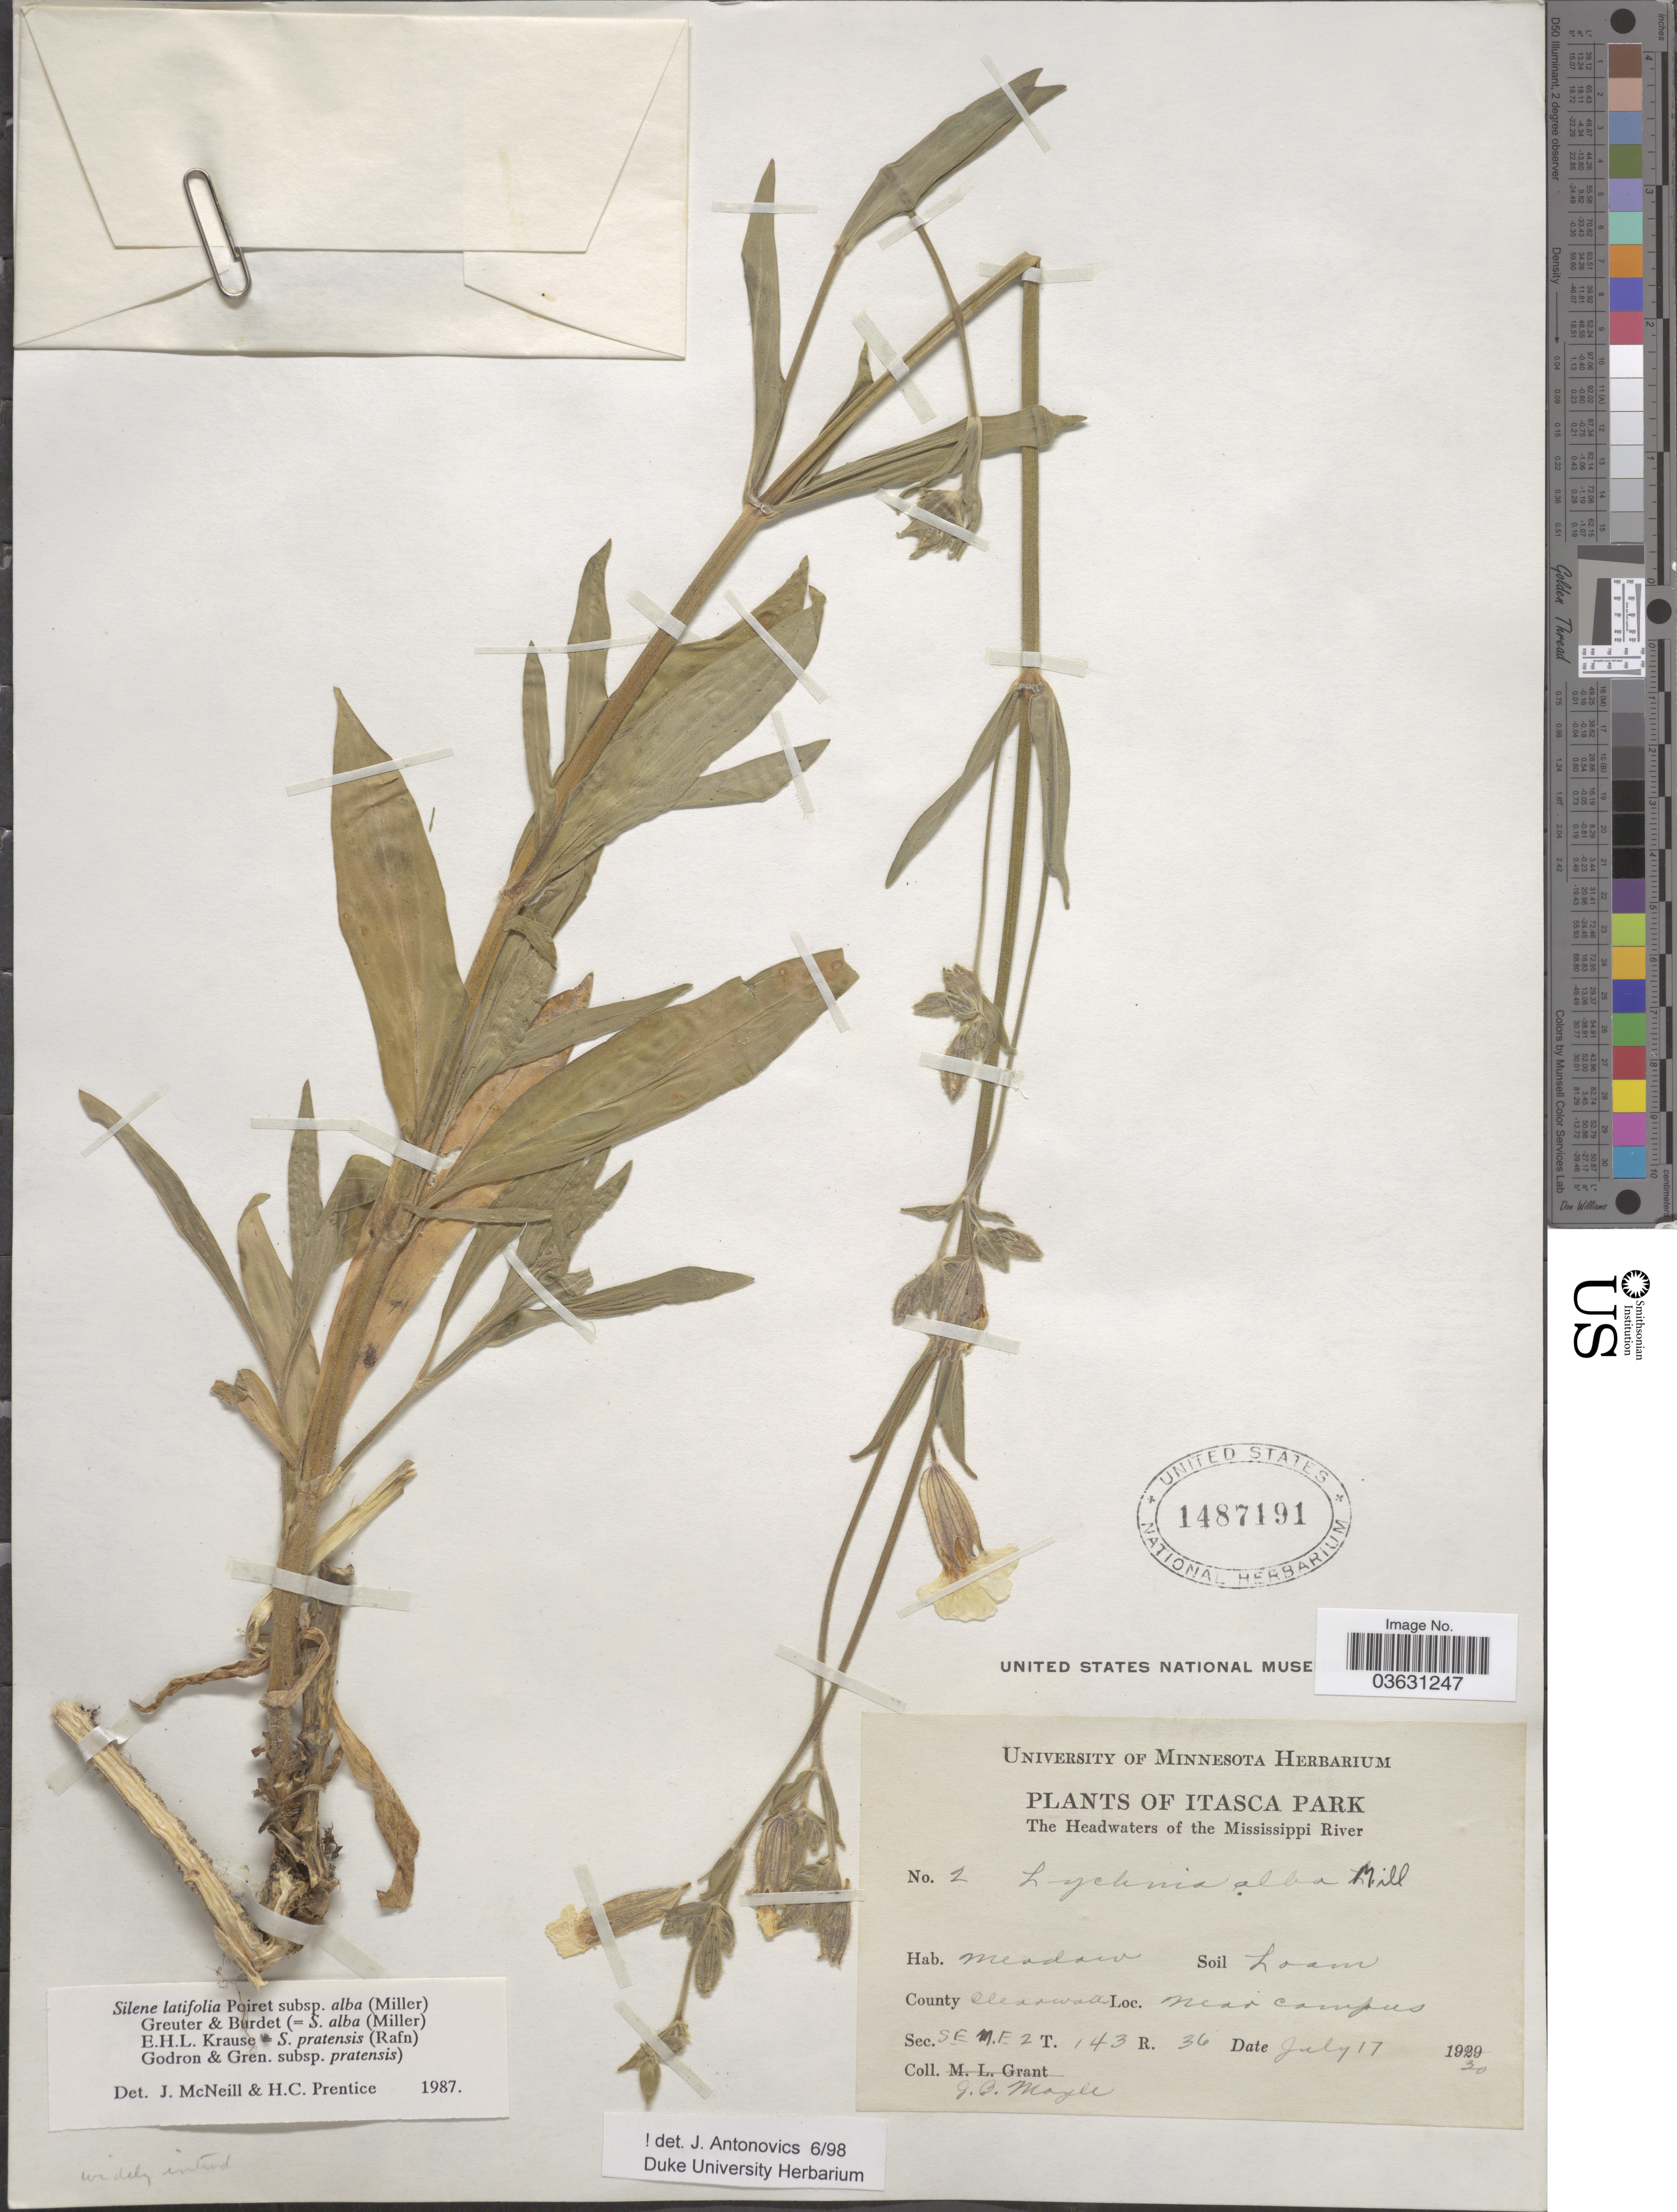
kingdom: Plantae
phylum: Tracheophyta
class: Magnoliopsida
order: Caryophyllales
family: Caryophyllaceae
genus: Silene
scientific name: Silene latifolia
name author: Poir.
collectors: J. Moyle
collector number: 2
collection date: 1920-07-17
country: United States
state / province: Minnesota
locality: Itasca Park. The Headwaters of the Mississippi River. County Clearwater. Near Campus. Sec. SE N. E 2 T. 143 R. 36.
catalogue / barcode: US 1487191